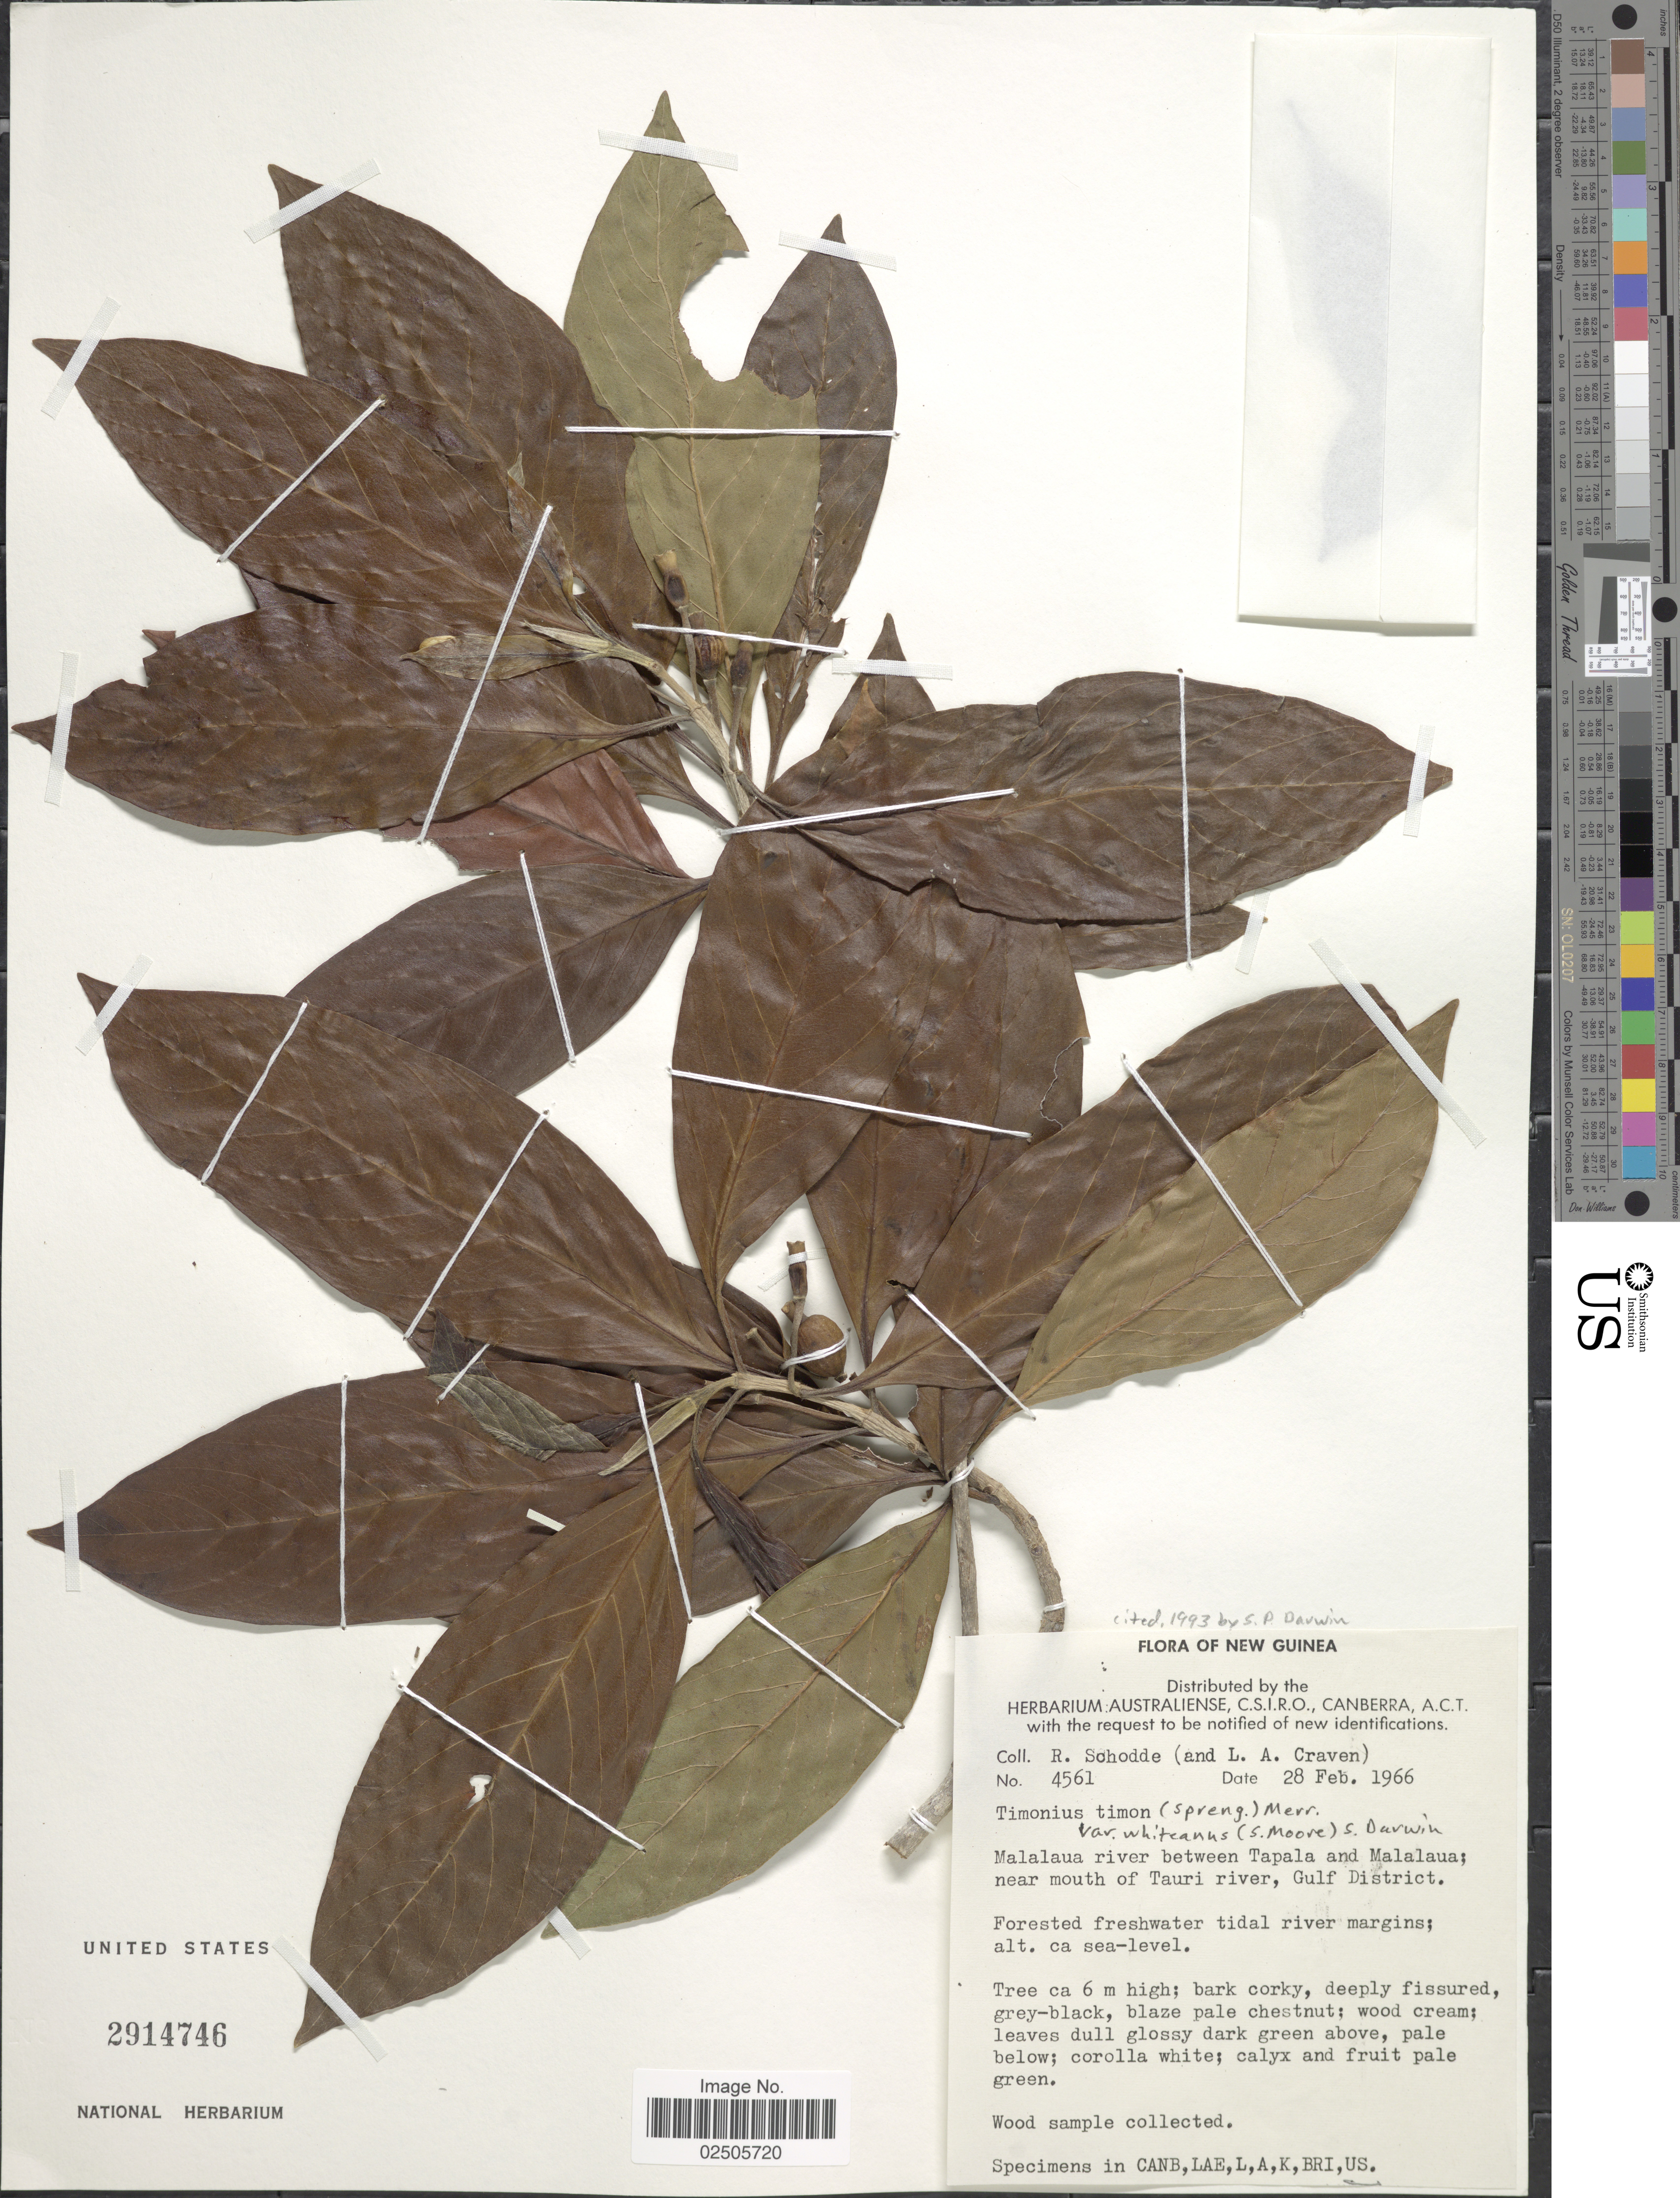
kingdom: Plantae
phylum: Tracheophyta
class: Magnoliopsida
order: Gentianales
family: Rubiaceae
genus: Timonius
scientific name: Timonius timon var. whiteanus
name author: (S. Moore) S.P. Darwin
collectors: R. Schodde & L. A. Craven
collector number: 4561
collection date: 1966-02-28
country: Papua New Guinea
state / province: Gulf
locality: New Guinea, Malalaua river between Tapala and Malalaua: near mouth of Tauri river, Gulf District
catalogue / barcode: US 2914746